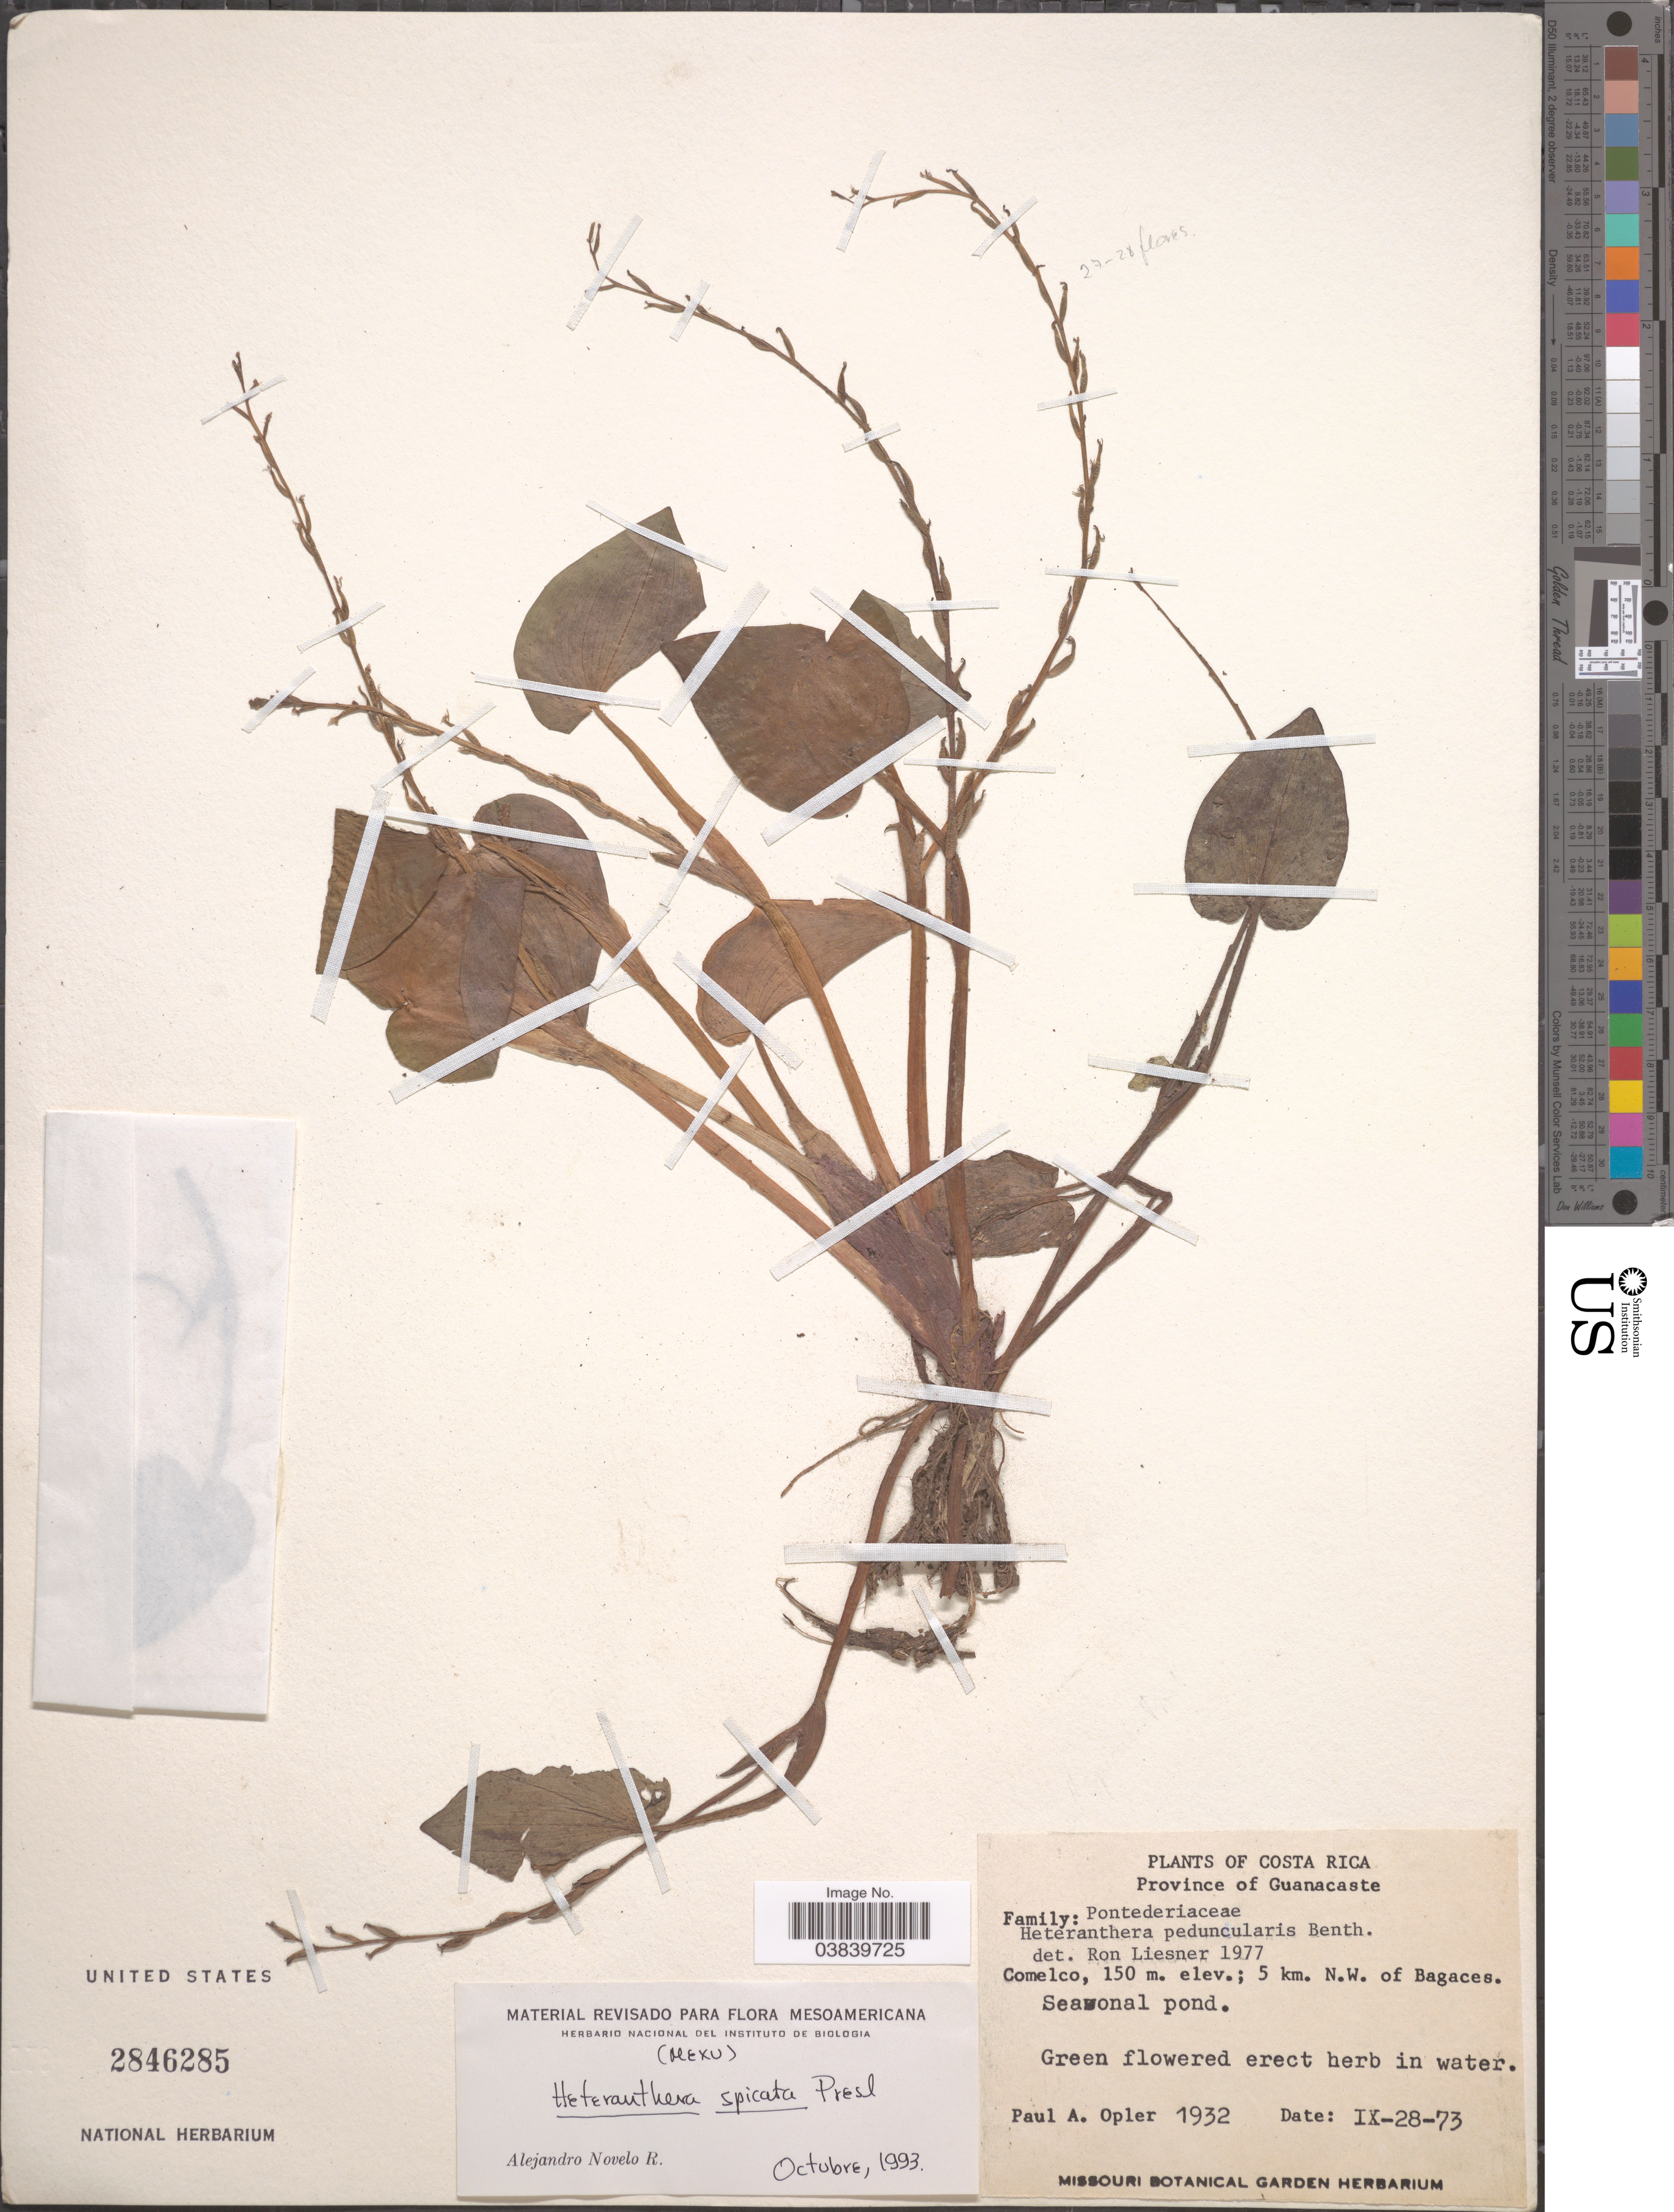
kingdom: Plantae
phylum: Tracheophyta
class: Liliopsida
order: Commelinales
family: Pontederiaceae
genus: Heteranthera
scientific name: Heteranthera spicata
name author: C. Presl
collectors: P. Opler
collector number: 1932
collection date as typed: Transcribed d/m/y: 28/9/73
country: Costa Rica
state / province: Guanacaste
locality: Comelco, 5 km. N.W. of Bagaces. Seasonal pond.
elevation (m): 150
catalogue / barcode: US 2846285